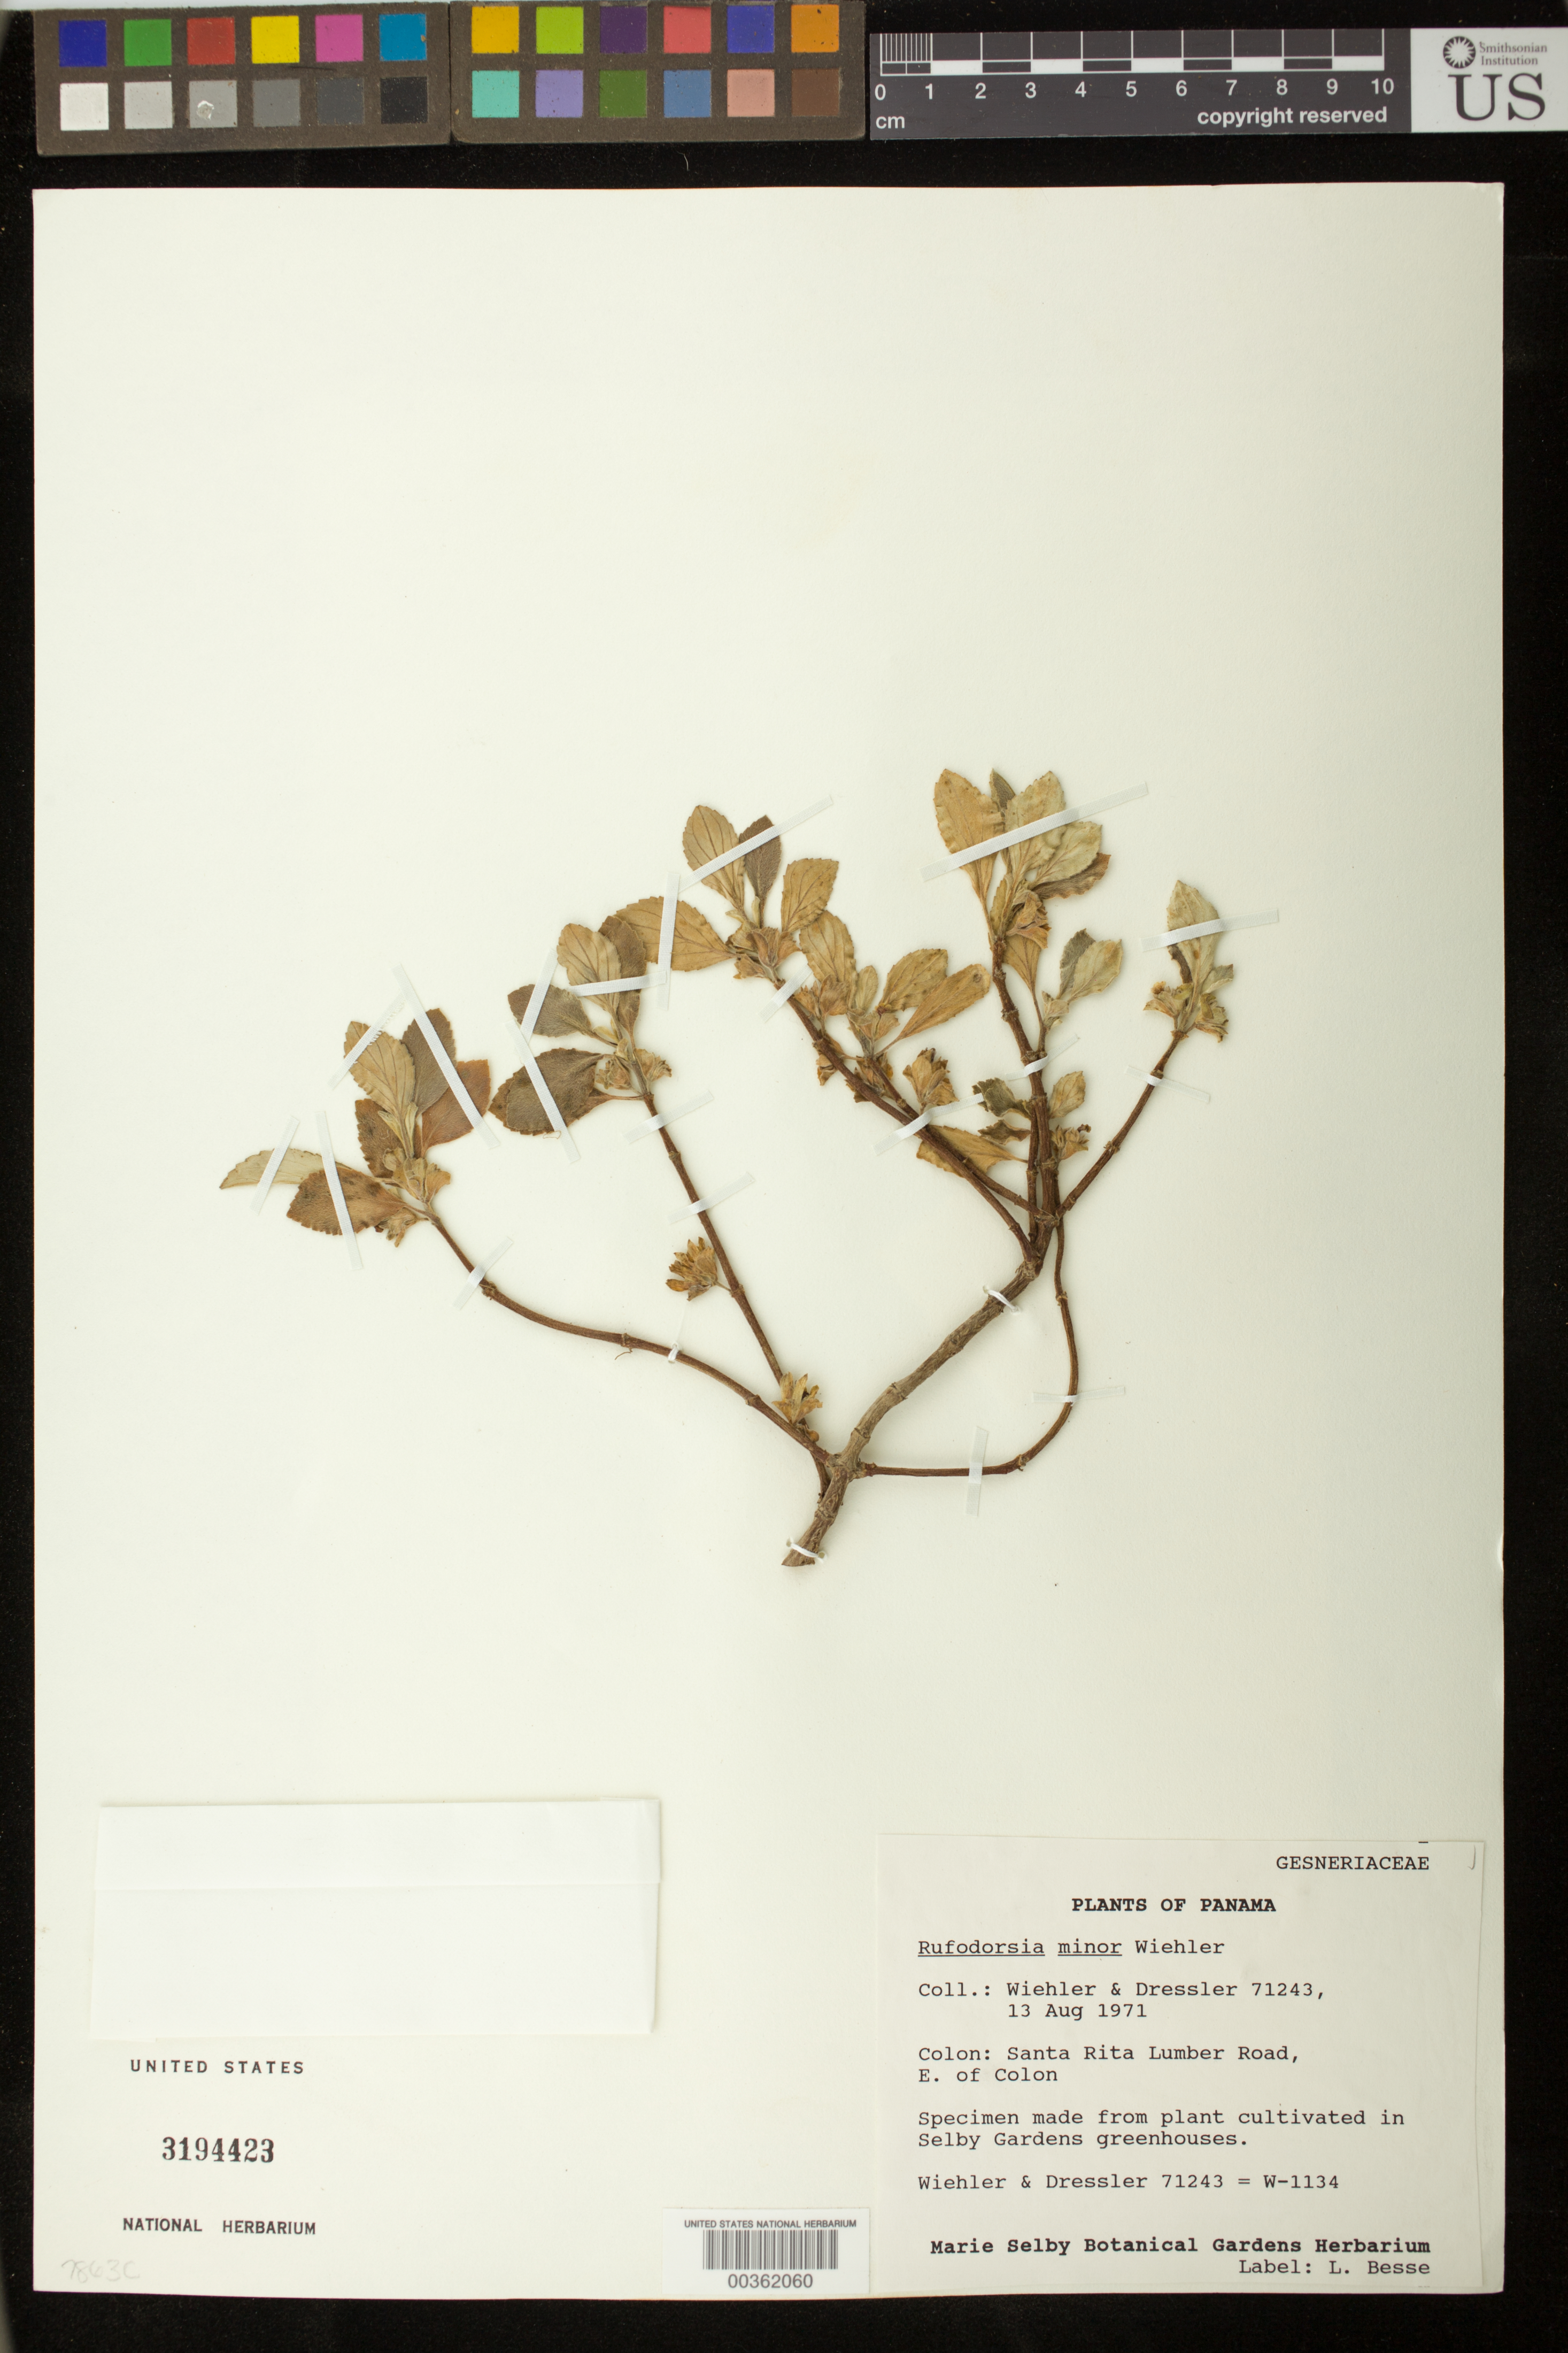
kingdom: Plantae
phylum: Tracheophyta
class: Magnoliopsida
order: Lamiales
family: Gesneriaceae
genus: Rufodorsia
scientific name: Rufodorsia minor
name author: Wiehler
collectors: H. J. Wiehler & R. Dressler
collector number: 71243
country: Panama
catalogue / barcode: US 3194423